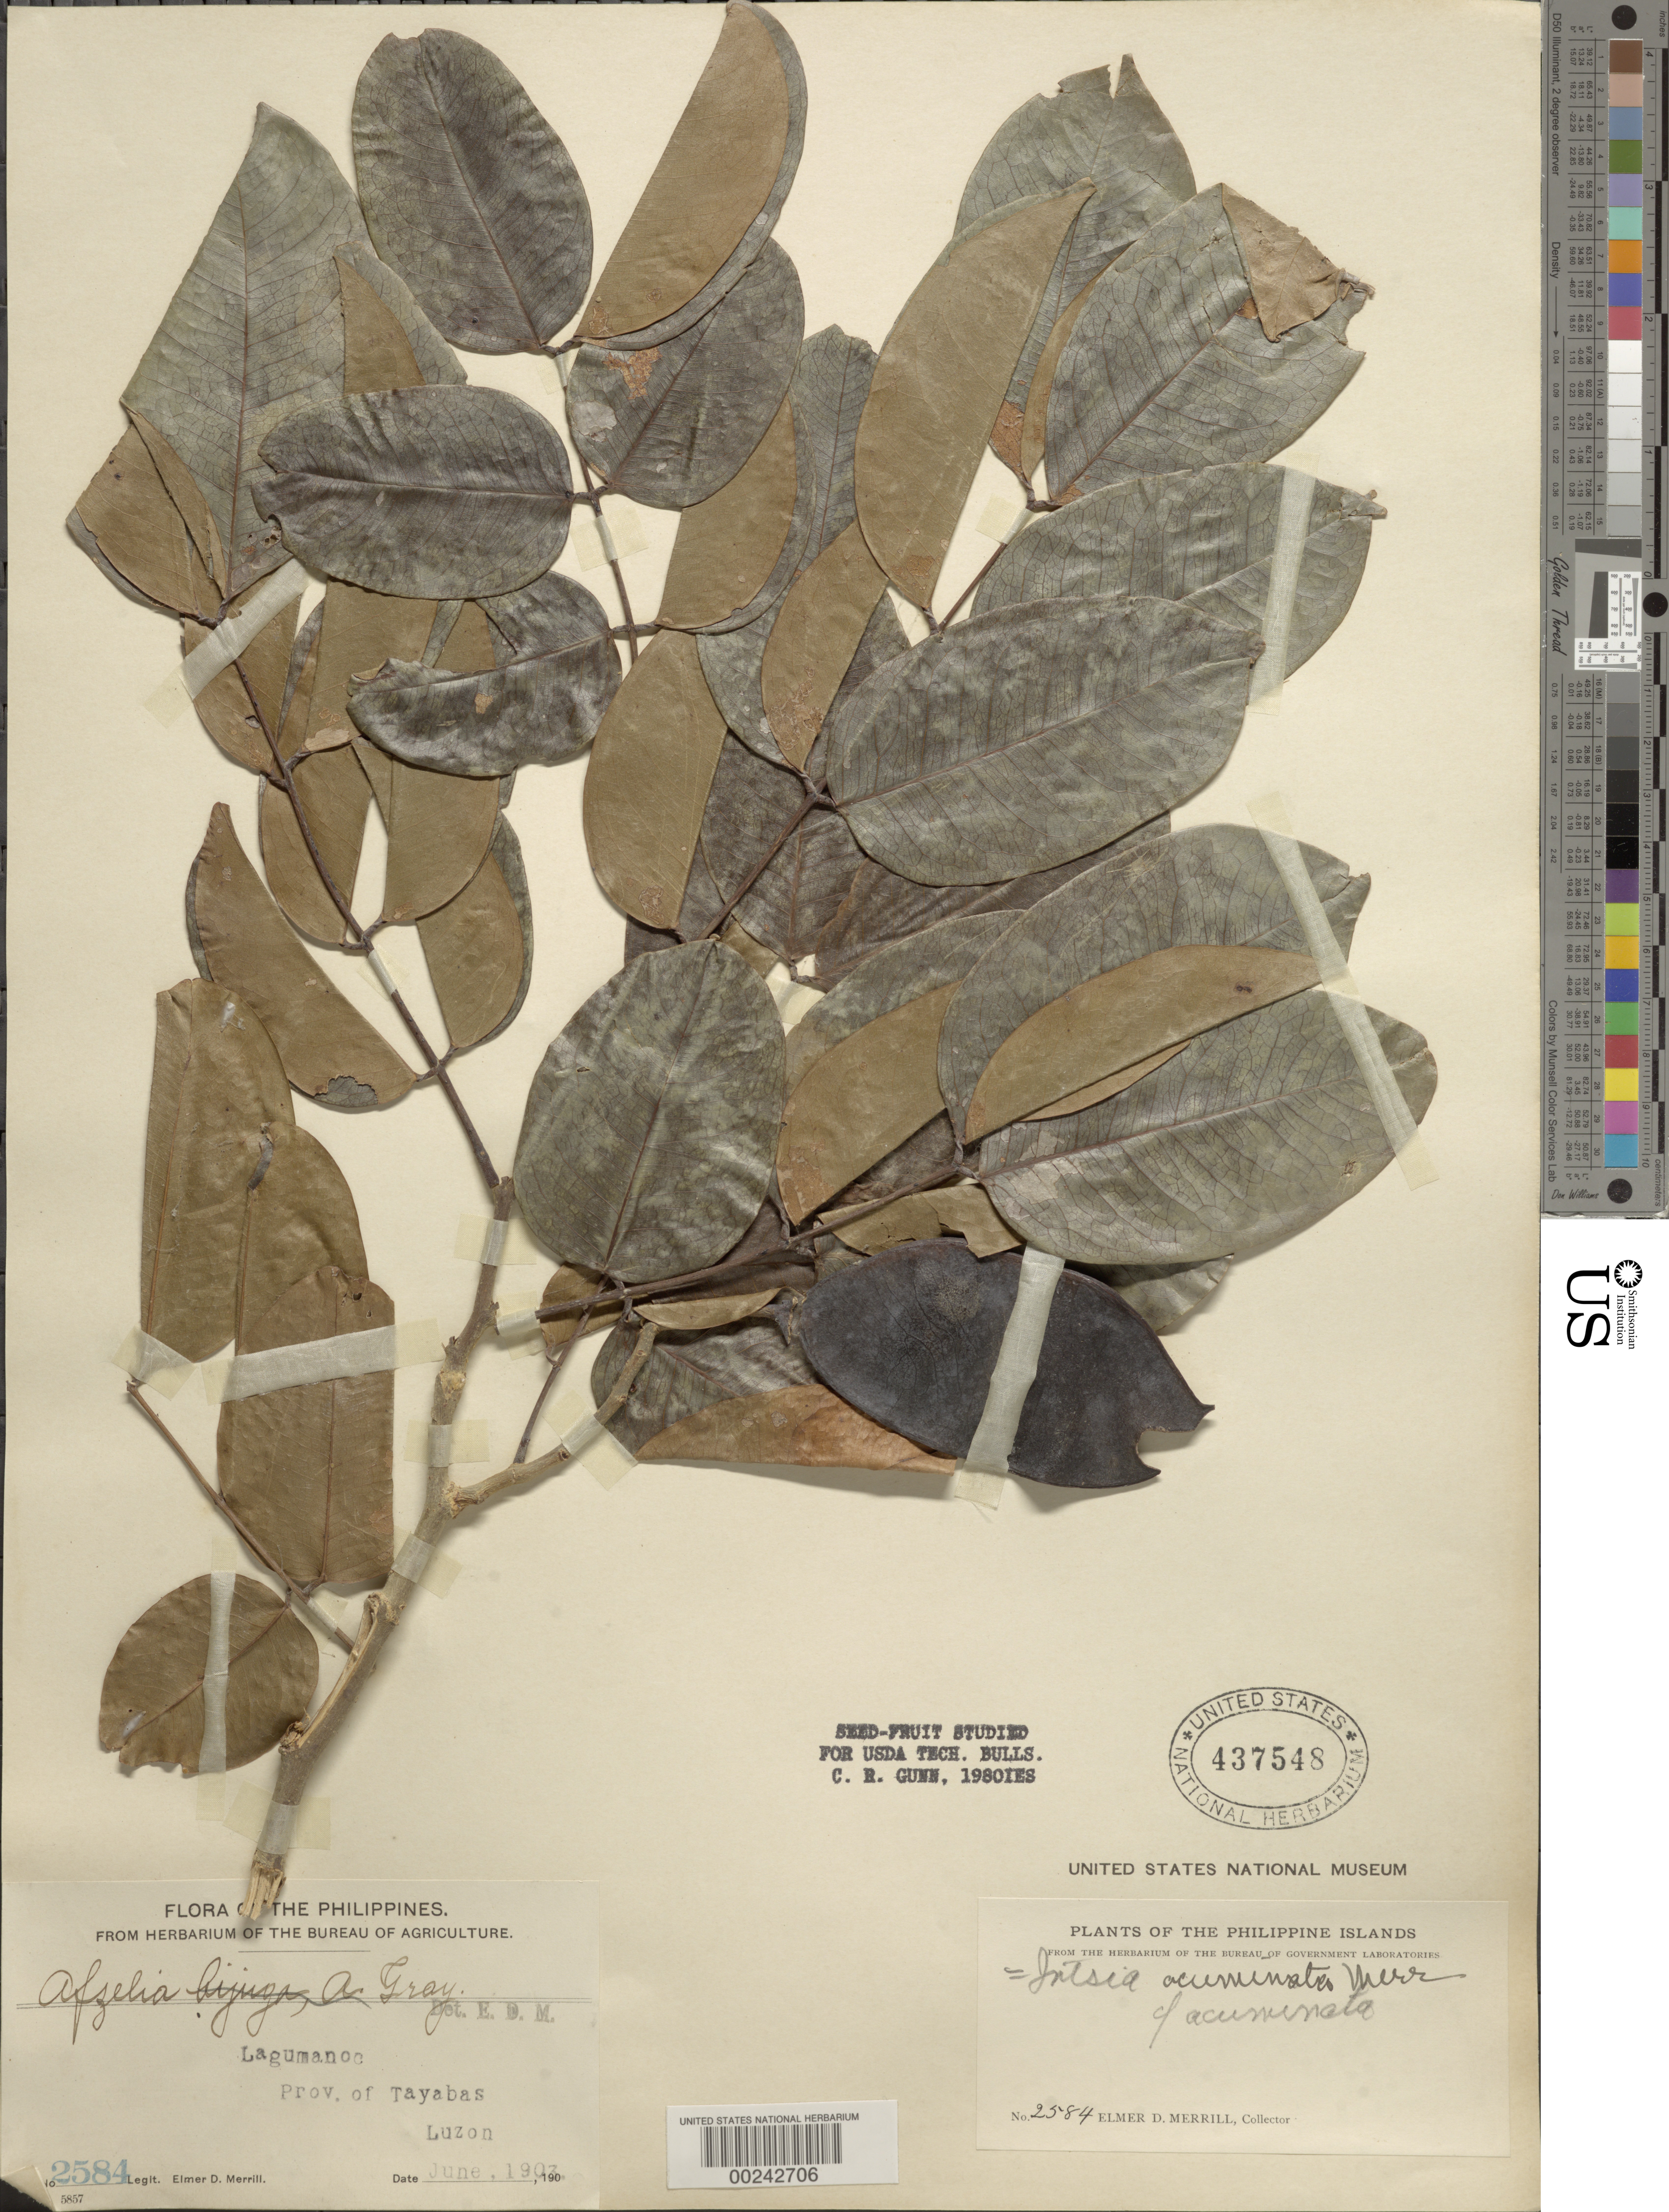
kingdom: Plantae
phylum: Tracheophyta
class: Magnoliopsida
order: Fabales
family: Fabaceae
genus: Intsia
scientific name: Intsia acuminata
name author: Merr.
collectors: E. D. Merrill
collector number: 2584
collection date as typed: Jun 1903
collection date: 1903-06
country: Philippines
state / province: Calabarzon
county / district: Quezon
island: Luzon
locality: Lagumanoc, tayabas prov. [= quezon province]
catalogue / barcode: US 437548